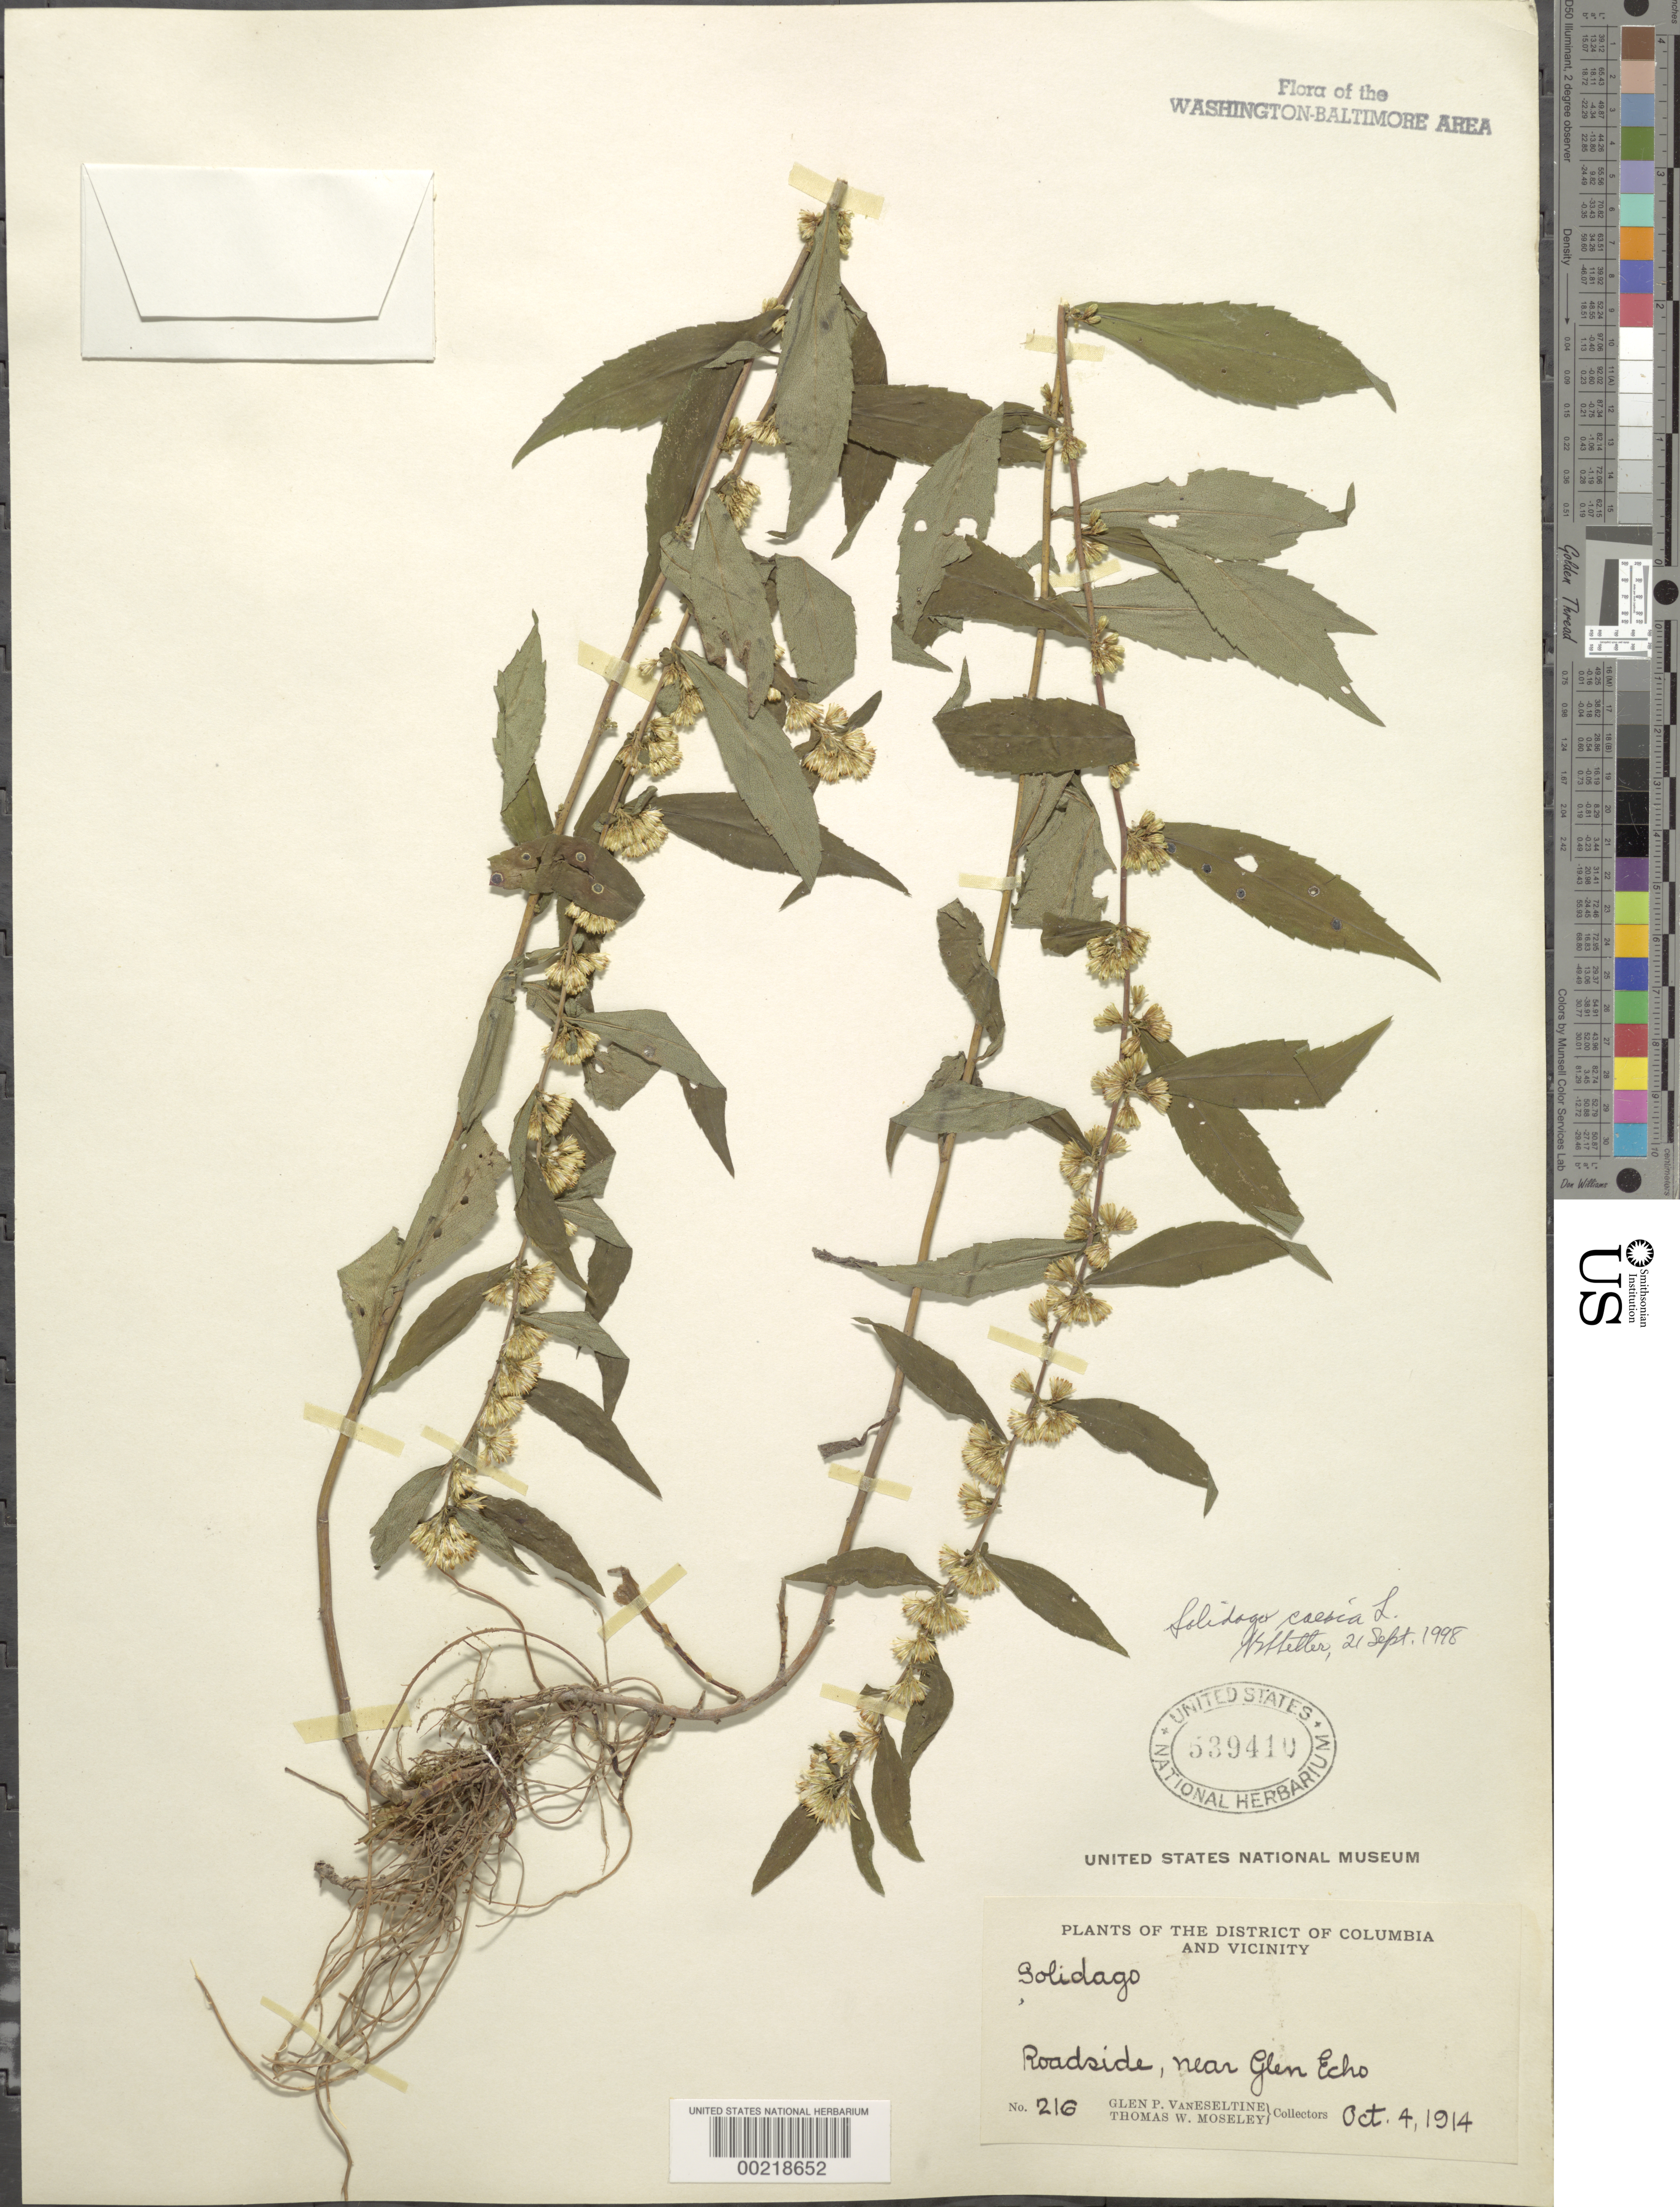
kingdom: Plantae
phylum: Tracheophyta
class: Magnoliopsida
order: Asterales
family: Asteraceae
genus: Solidago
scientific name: Solidago caesia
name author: L.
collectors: G. P. Van Eseltine & T. Moseley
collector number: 216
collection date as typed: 04 Oct 1914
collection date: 1914-10-04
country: United States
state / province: Maryland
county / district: Montgomery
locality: Glen Echo vicinity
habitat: Roadside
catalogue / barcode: US 539410